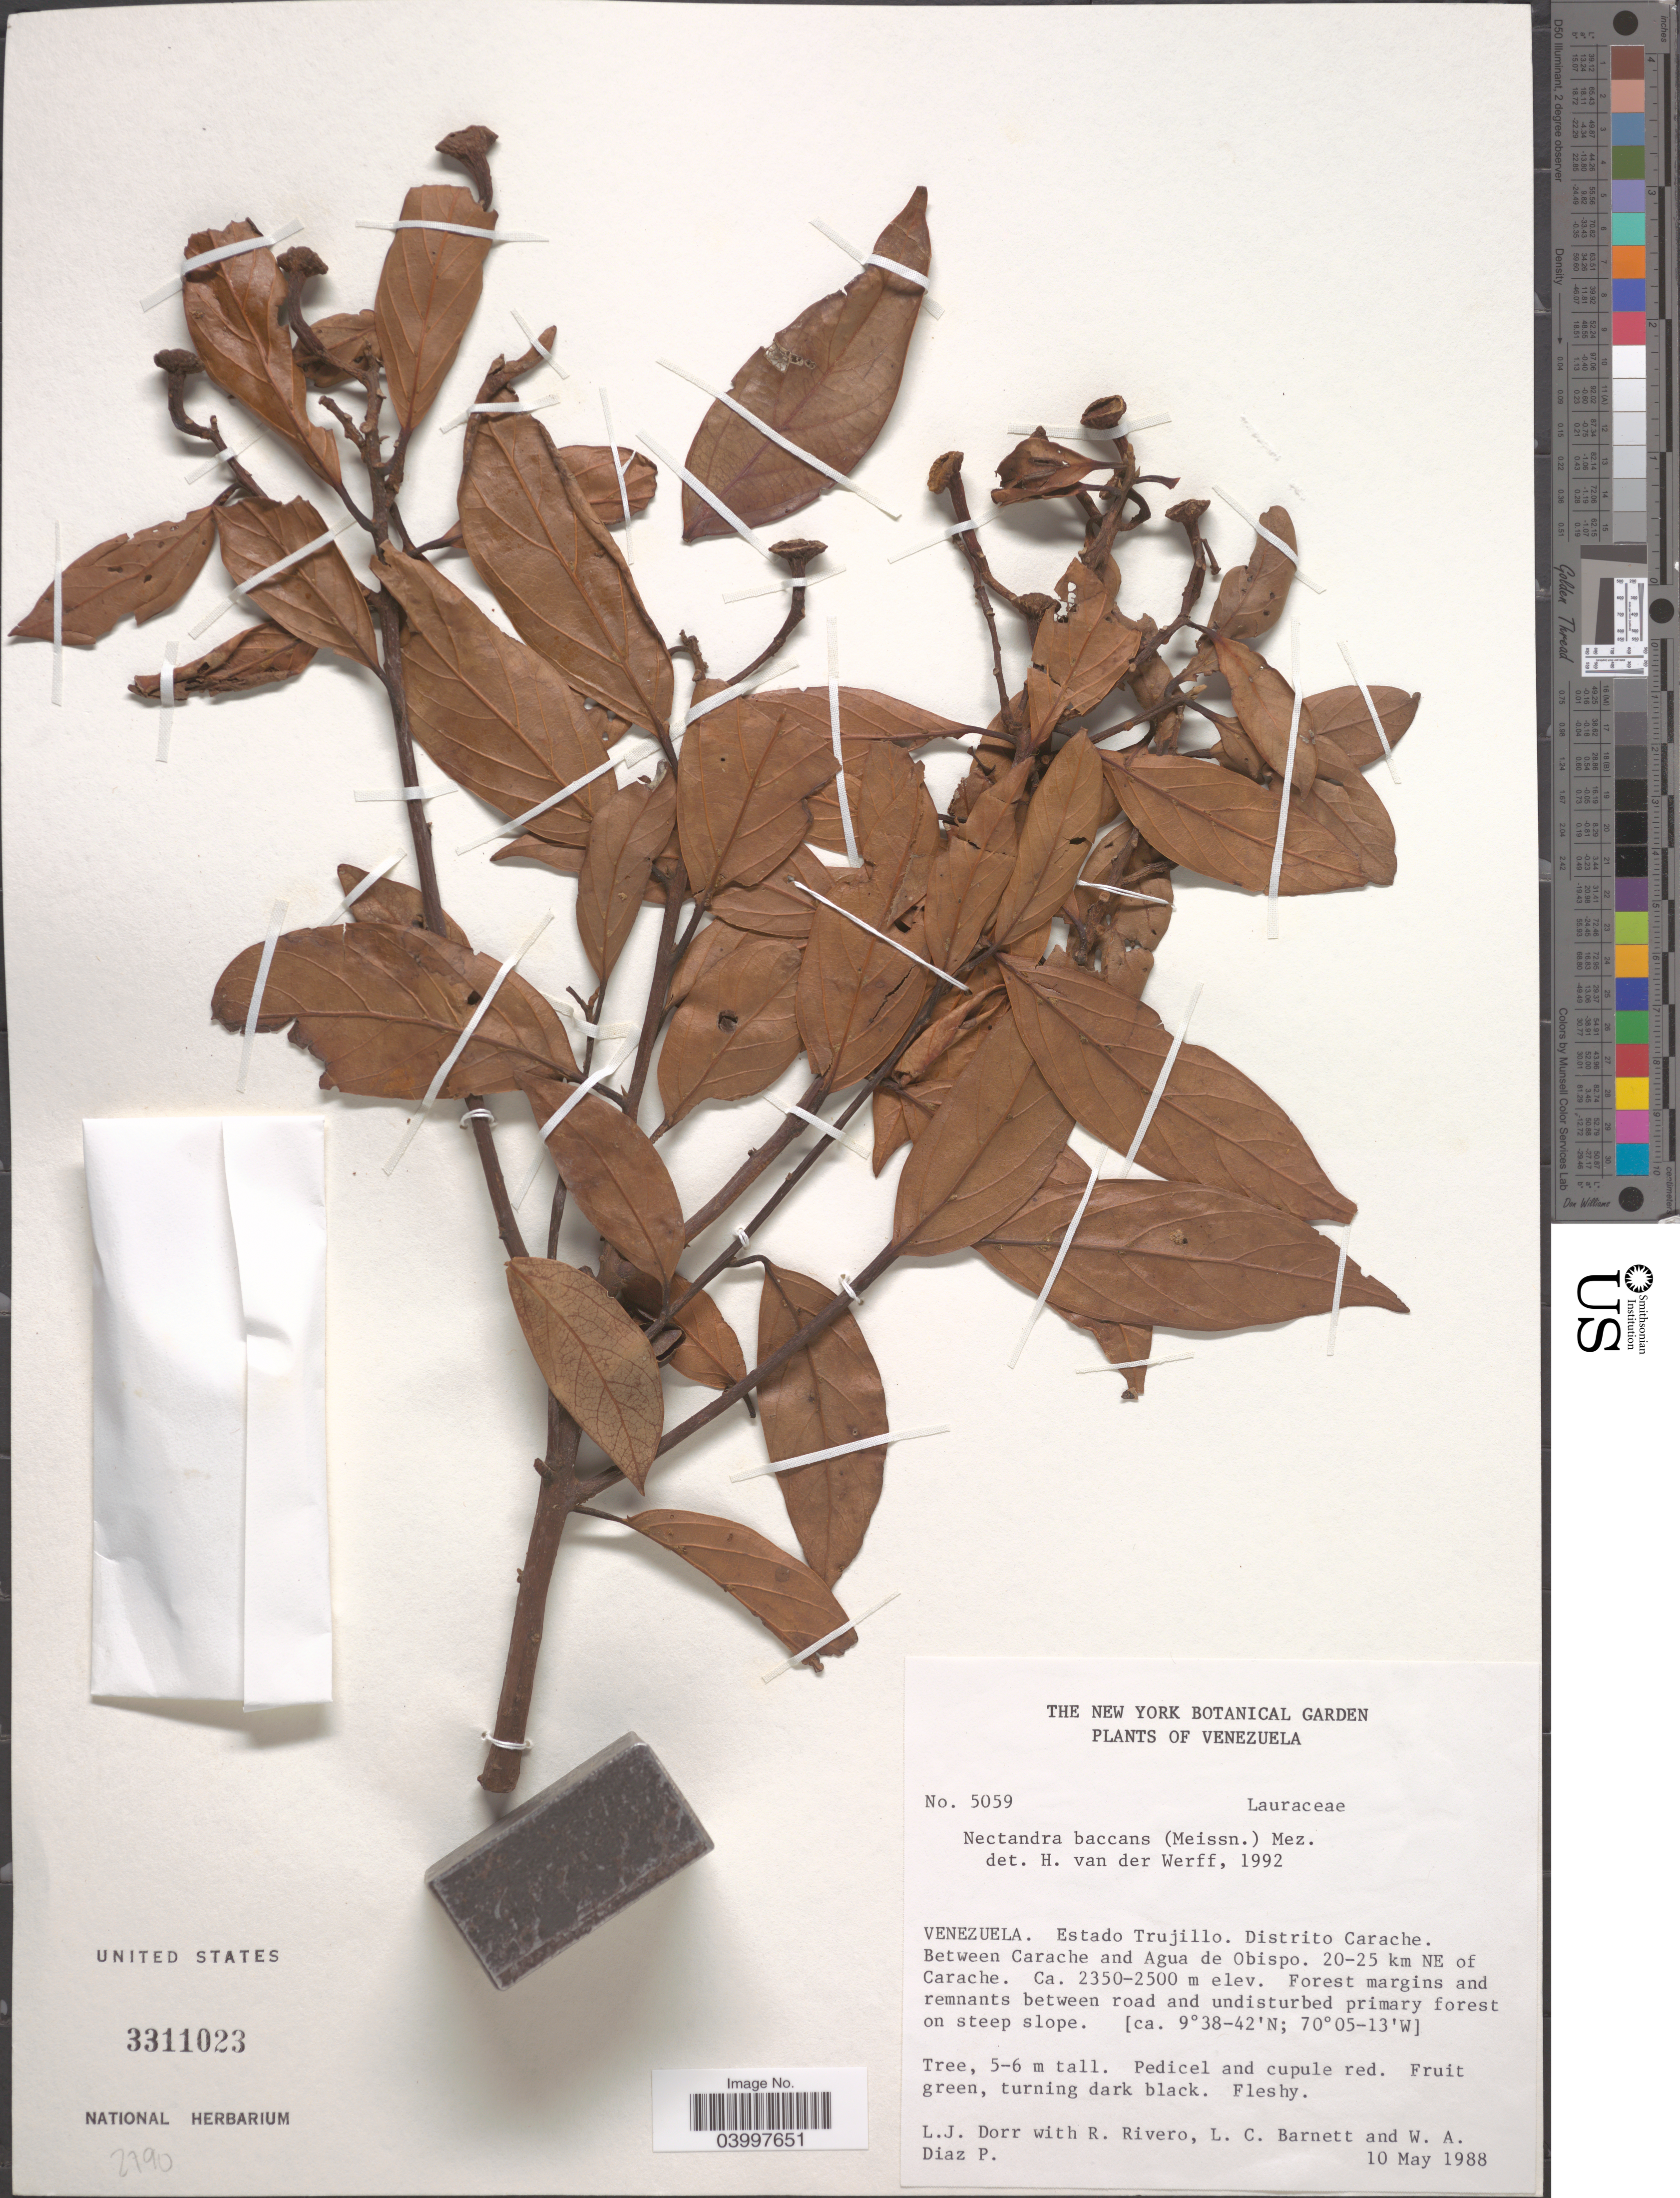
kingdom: Plantae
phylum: Tracheophyta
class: Magnoliopsida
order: Laurales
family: Lauraceae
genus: Nectandra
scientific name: Nectandra baccans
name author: (Klotzsch & H. Karst. ex Meisn.) Mez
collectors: L. J. Dorr, R. Rivero, L. C. Barnett & W. Díaz P.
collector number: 5059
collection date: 1988-05-10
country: Venezuela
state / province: Trujillo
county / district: Carache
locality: Between Carache and Agua de Obispo. 20-25 km NE of Carache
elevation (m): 2350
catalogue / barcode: US 3311023